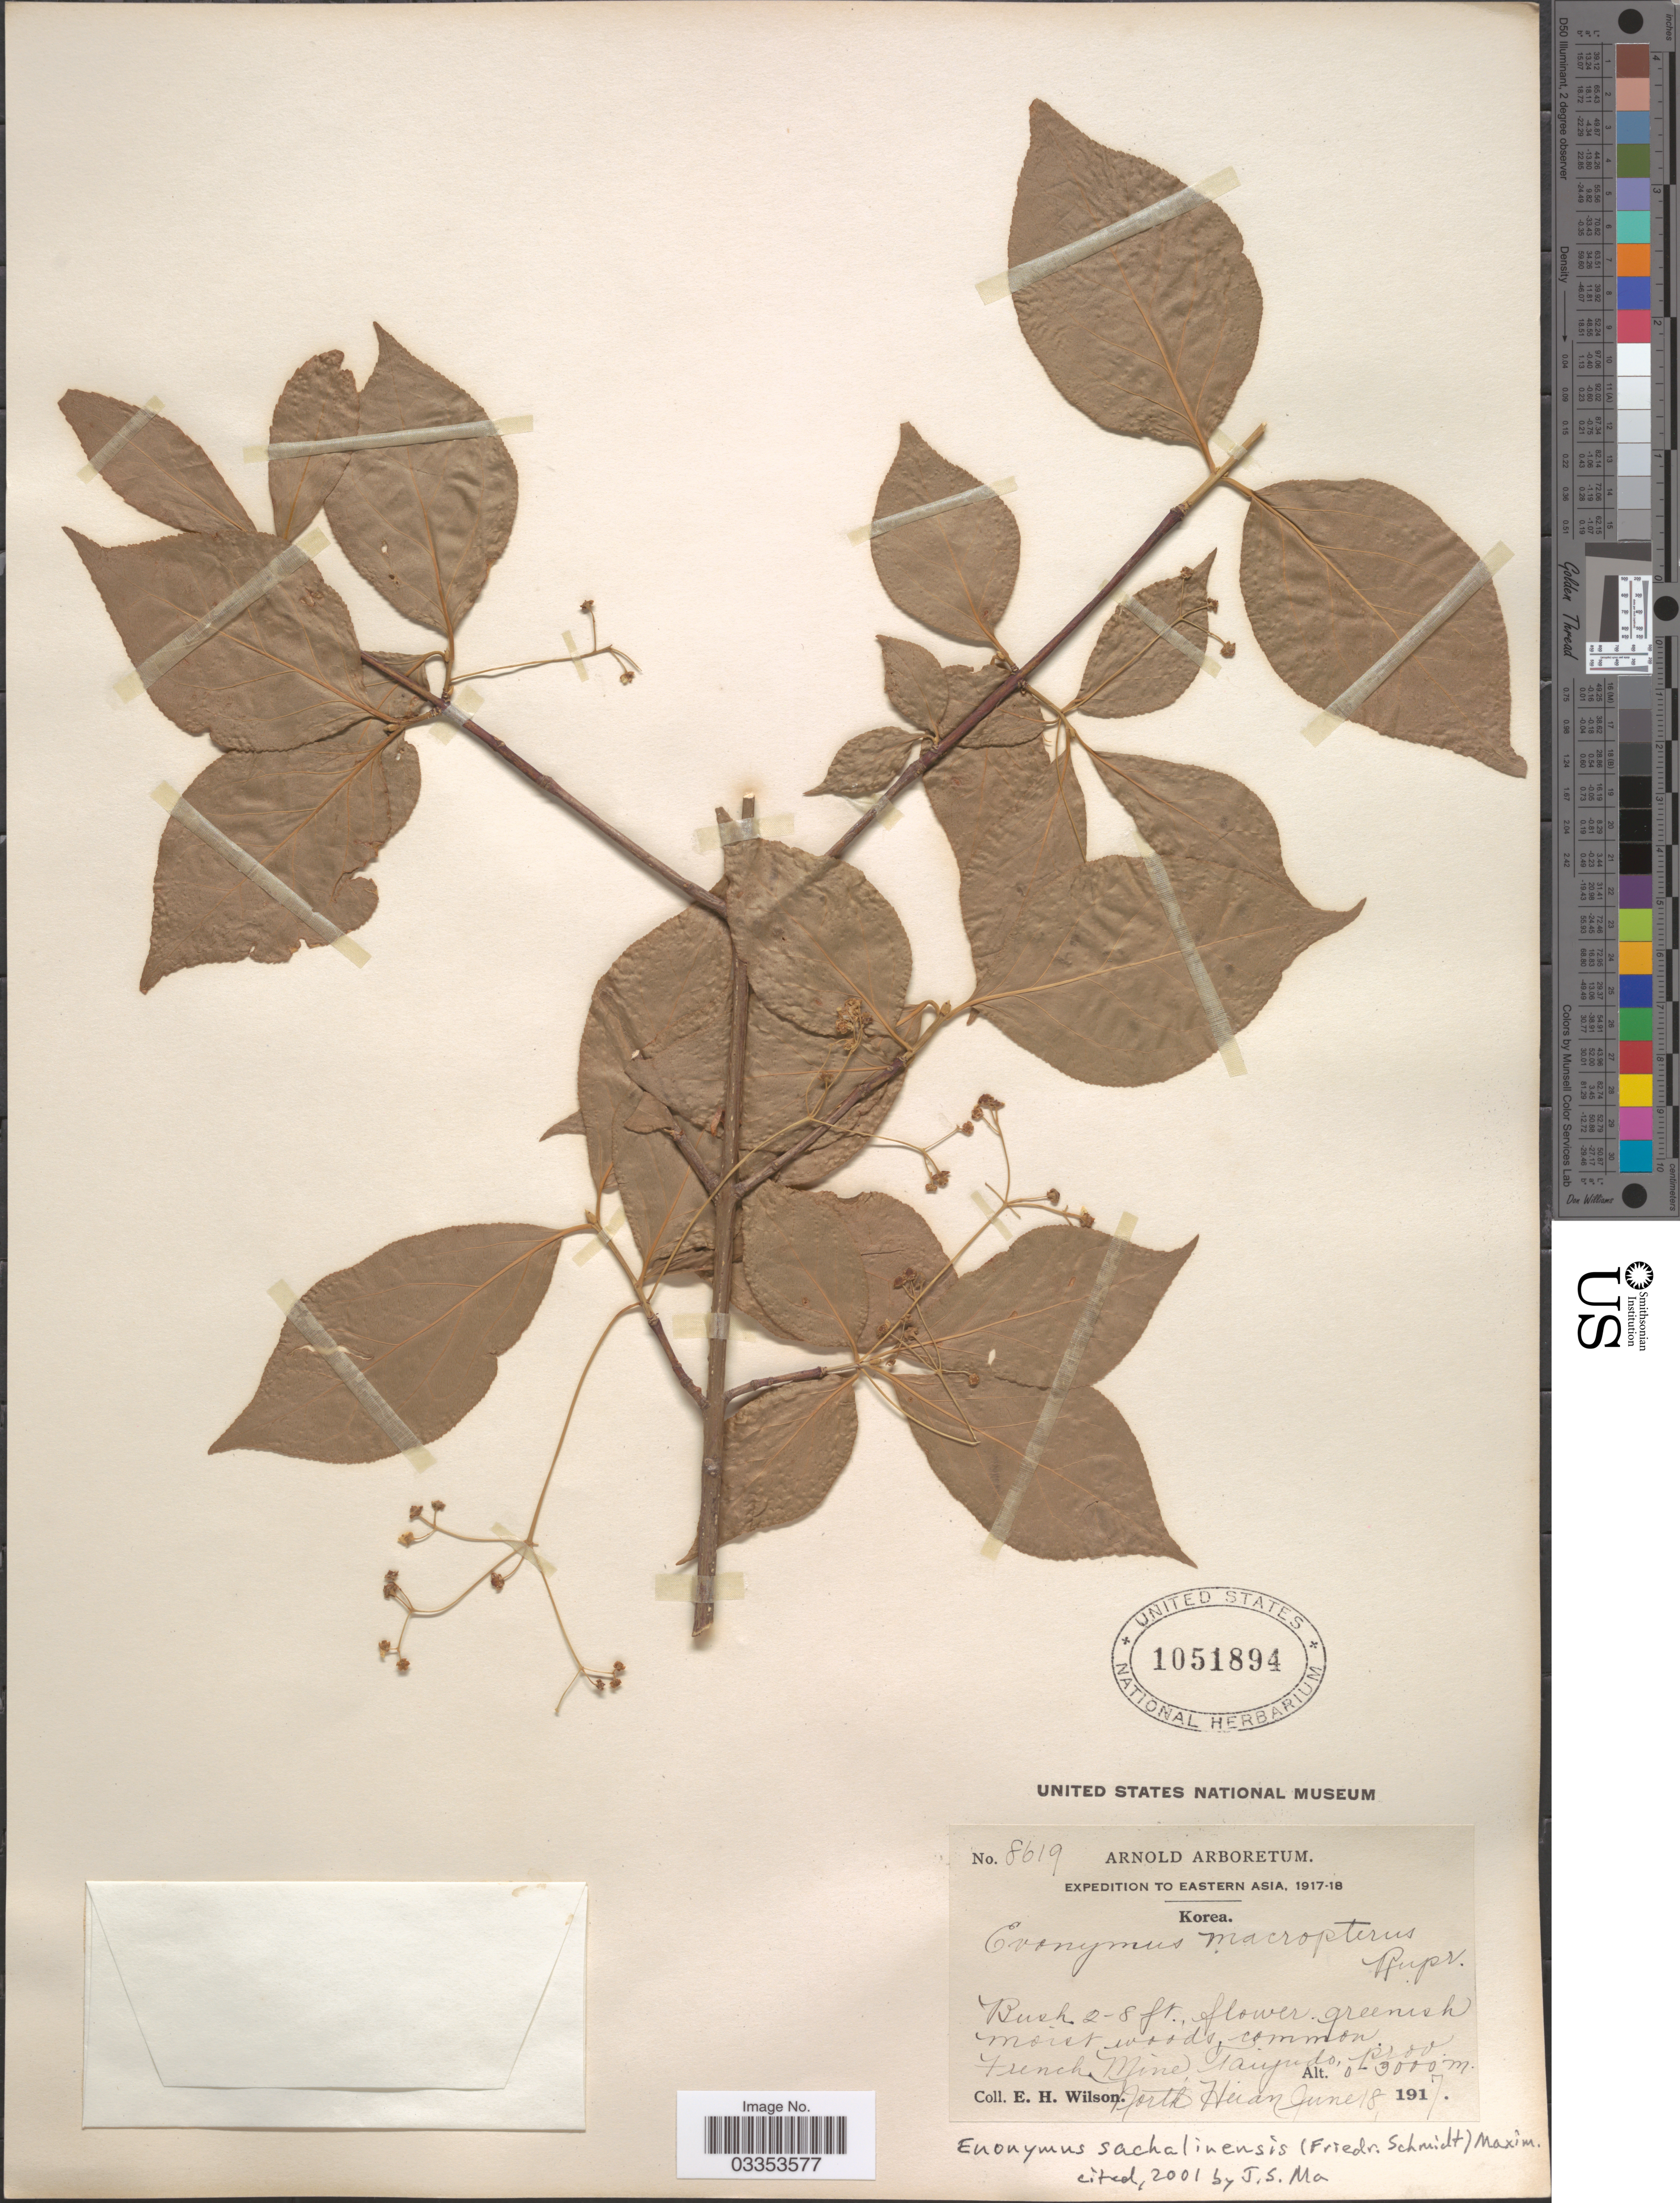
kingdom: Plantae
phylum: Tracheophyta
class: Magnoliopsida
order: Celastrales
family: Celastraceae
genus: Euonymus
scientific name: Euonymus sachalinensis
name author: (F. Schmidt) Maxim.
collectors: E. Wilson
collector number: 8619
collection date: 1917-06-18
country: North Korea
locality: Eastern Asia. French Mine, Taiyudo, prov. North Heian.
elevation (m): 0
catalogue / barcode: US 1051894